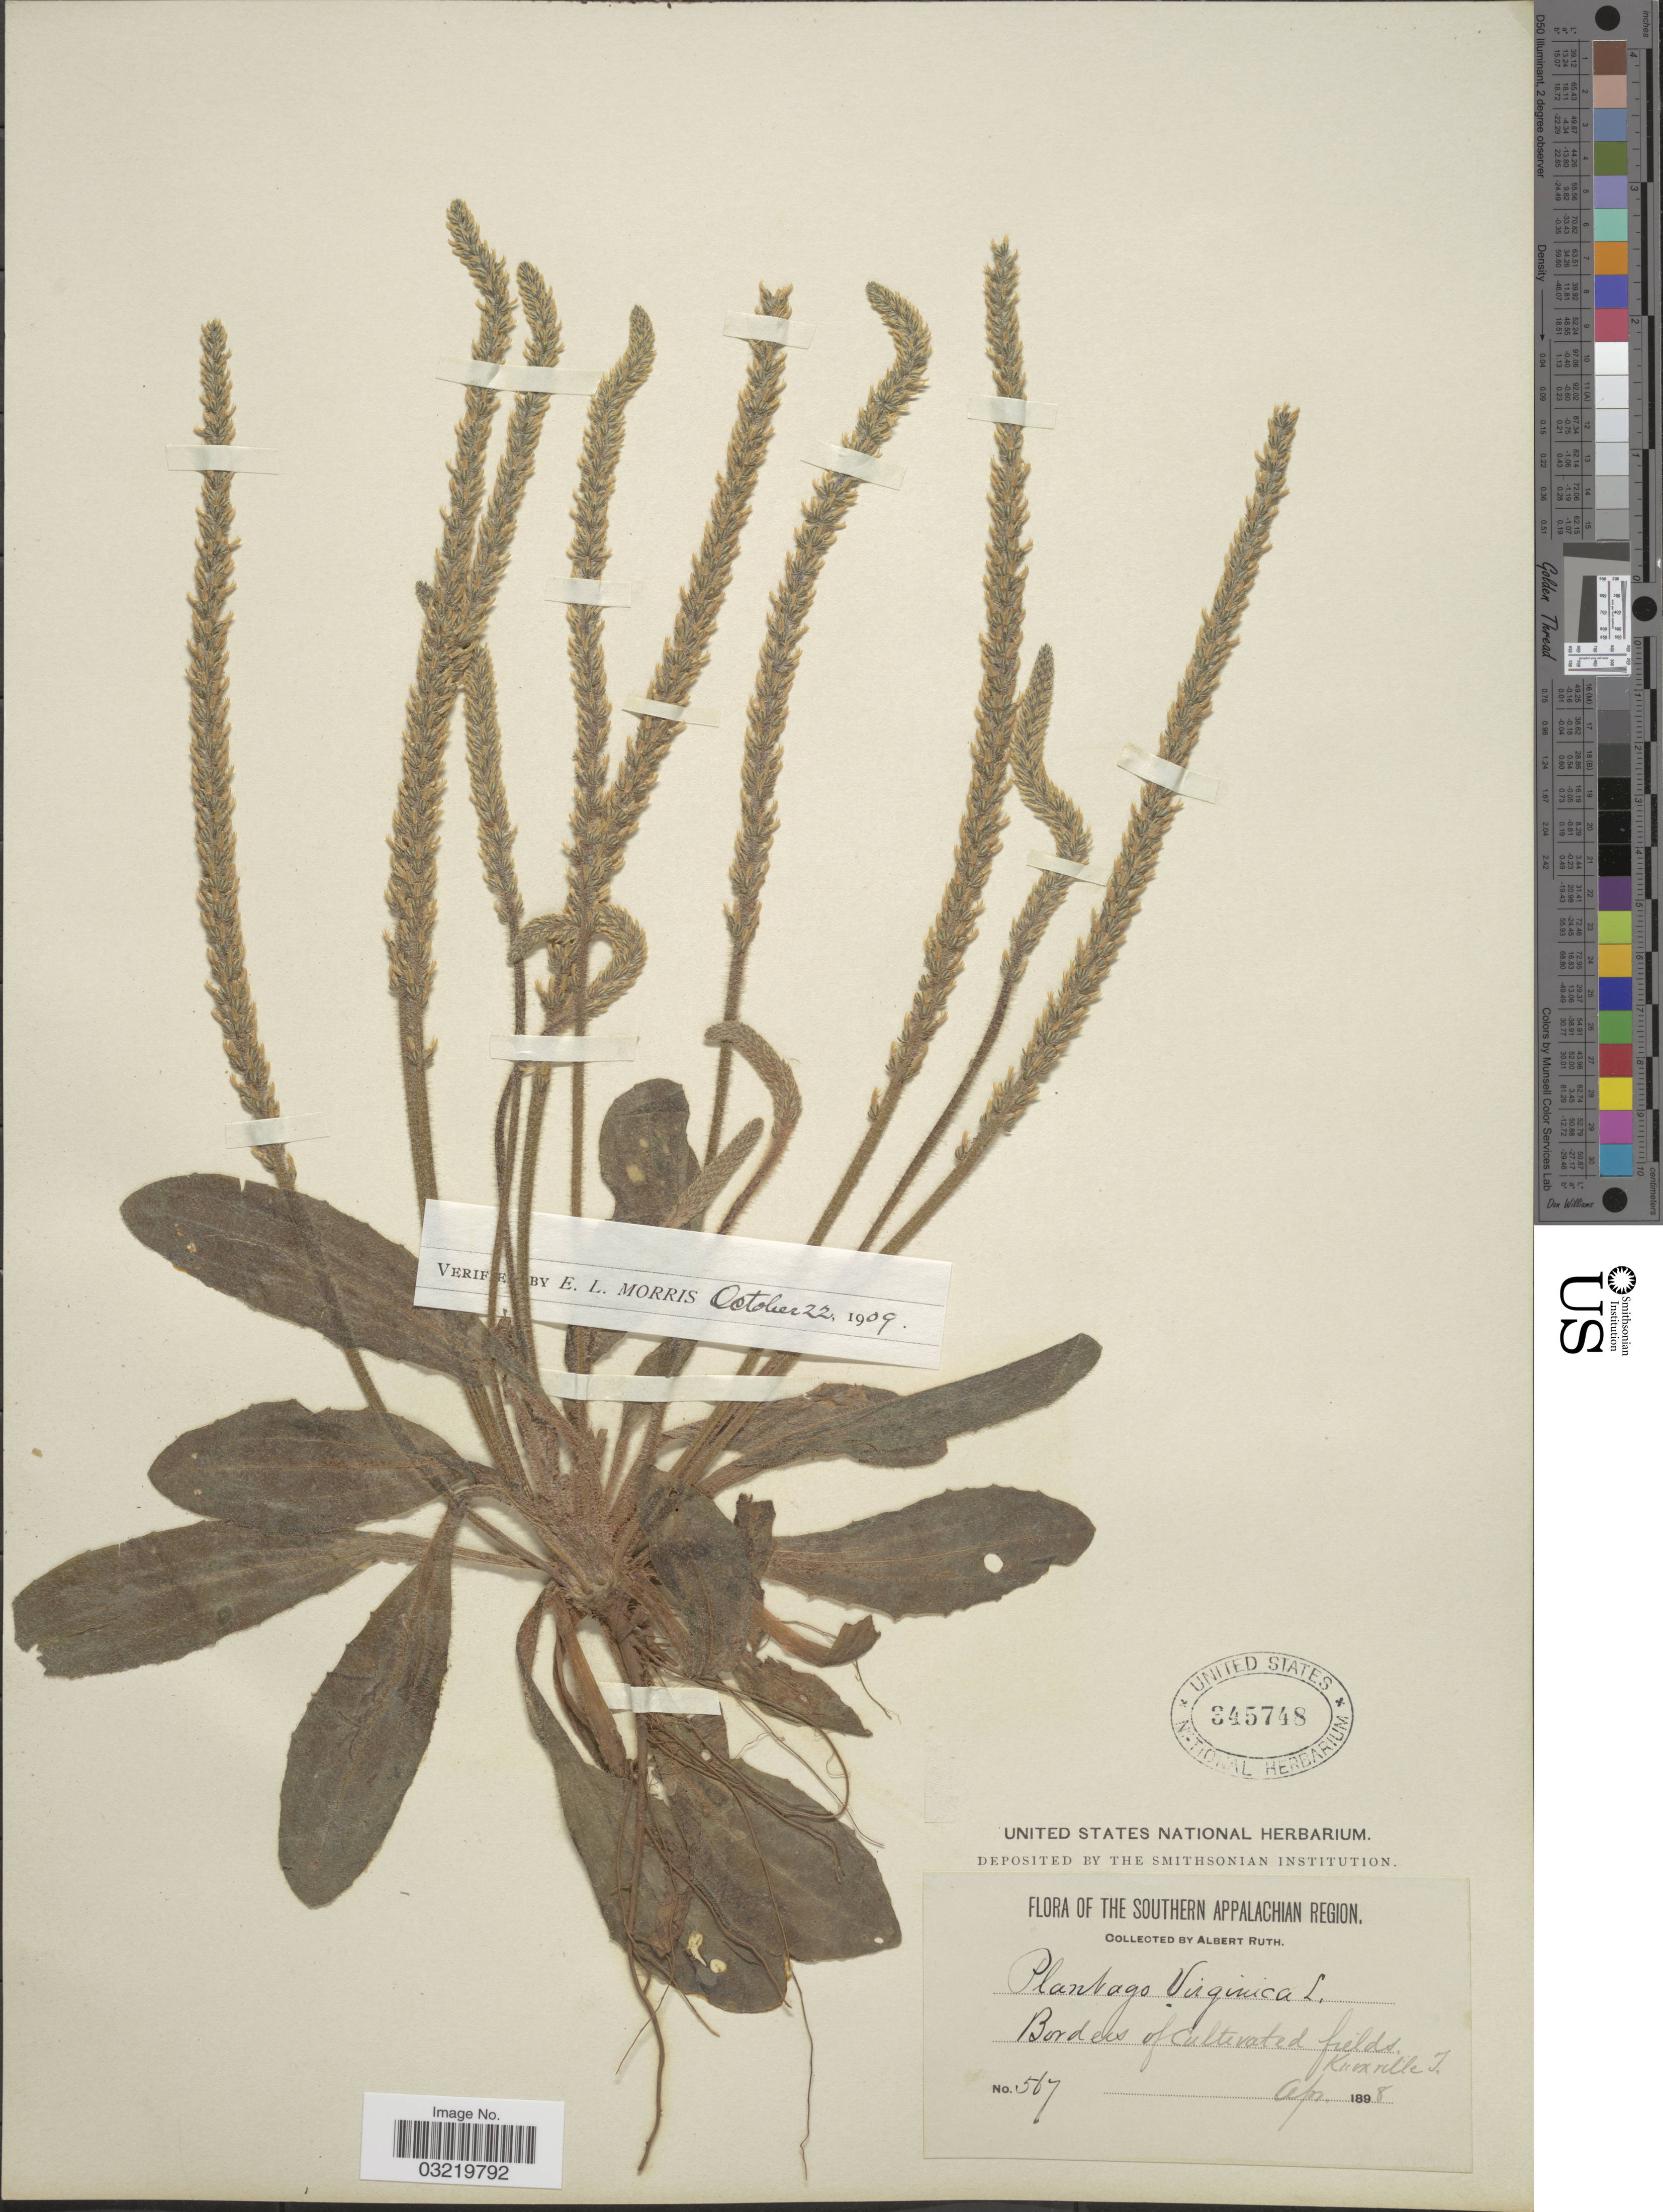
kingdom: Plantae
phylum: Tracheophyta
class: Magnoliopsida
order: Lamiales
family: Plantaginaceae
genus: Plantago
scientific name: Plantago virginica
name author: L.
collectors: A. Ruth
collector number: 567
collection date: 1898-04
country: United States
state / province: Tennessee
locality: The Southern Appalachan Region. Borders of cultivated field. Knoxville T.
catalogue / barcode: US 345748